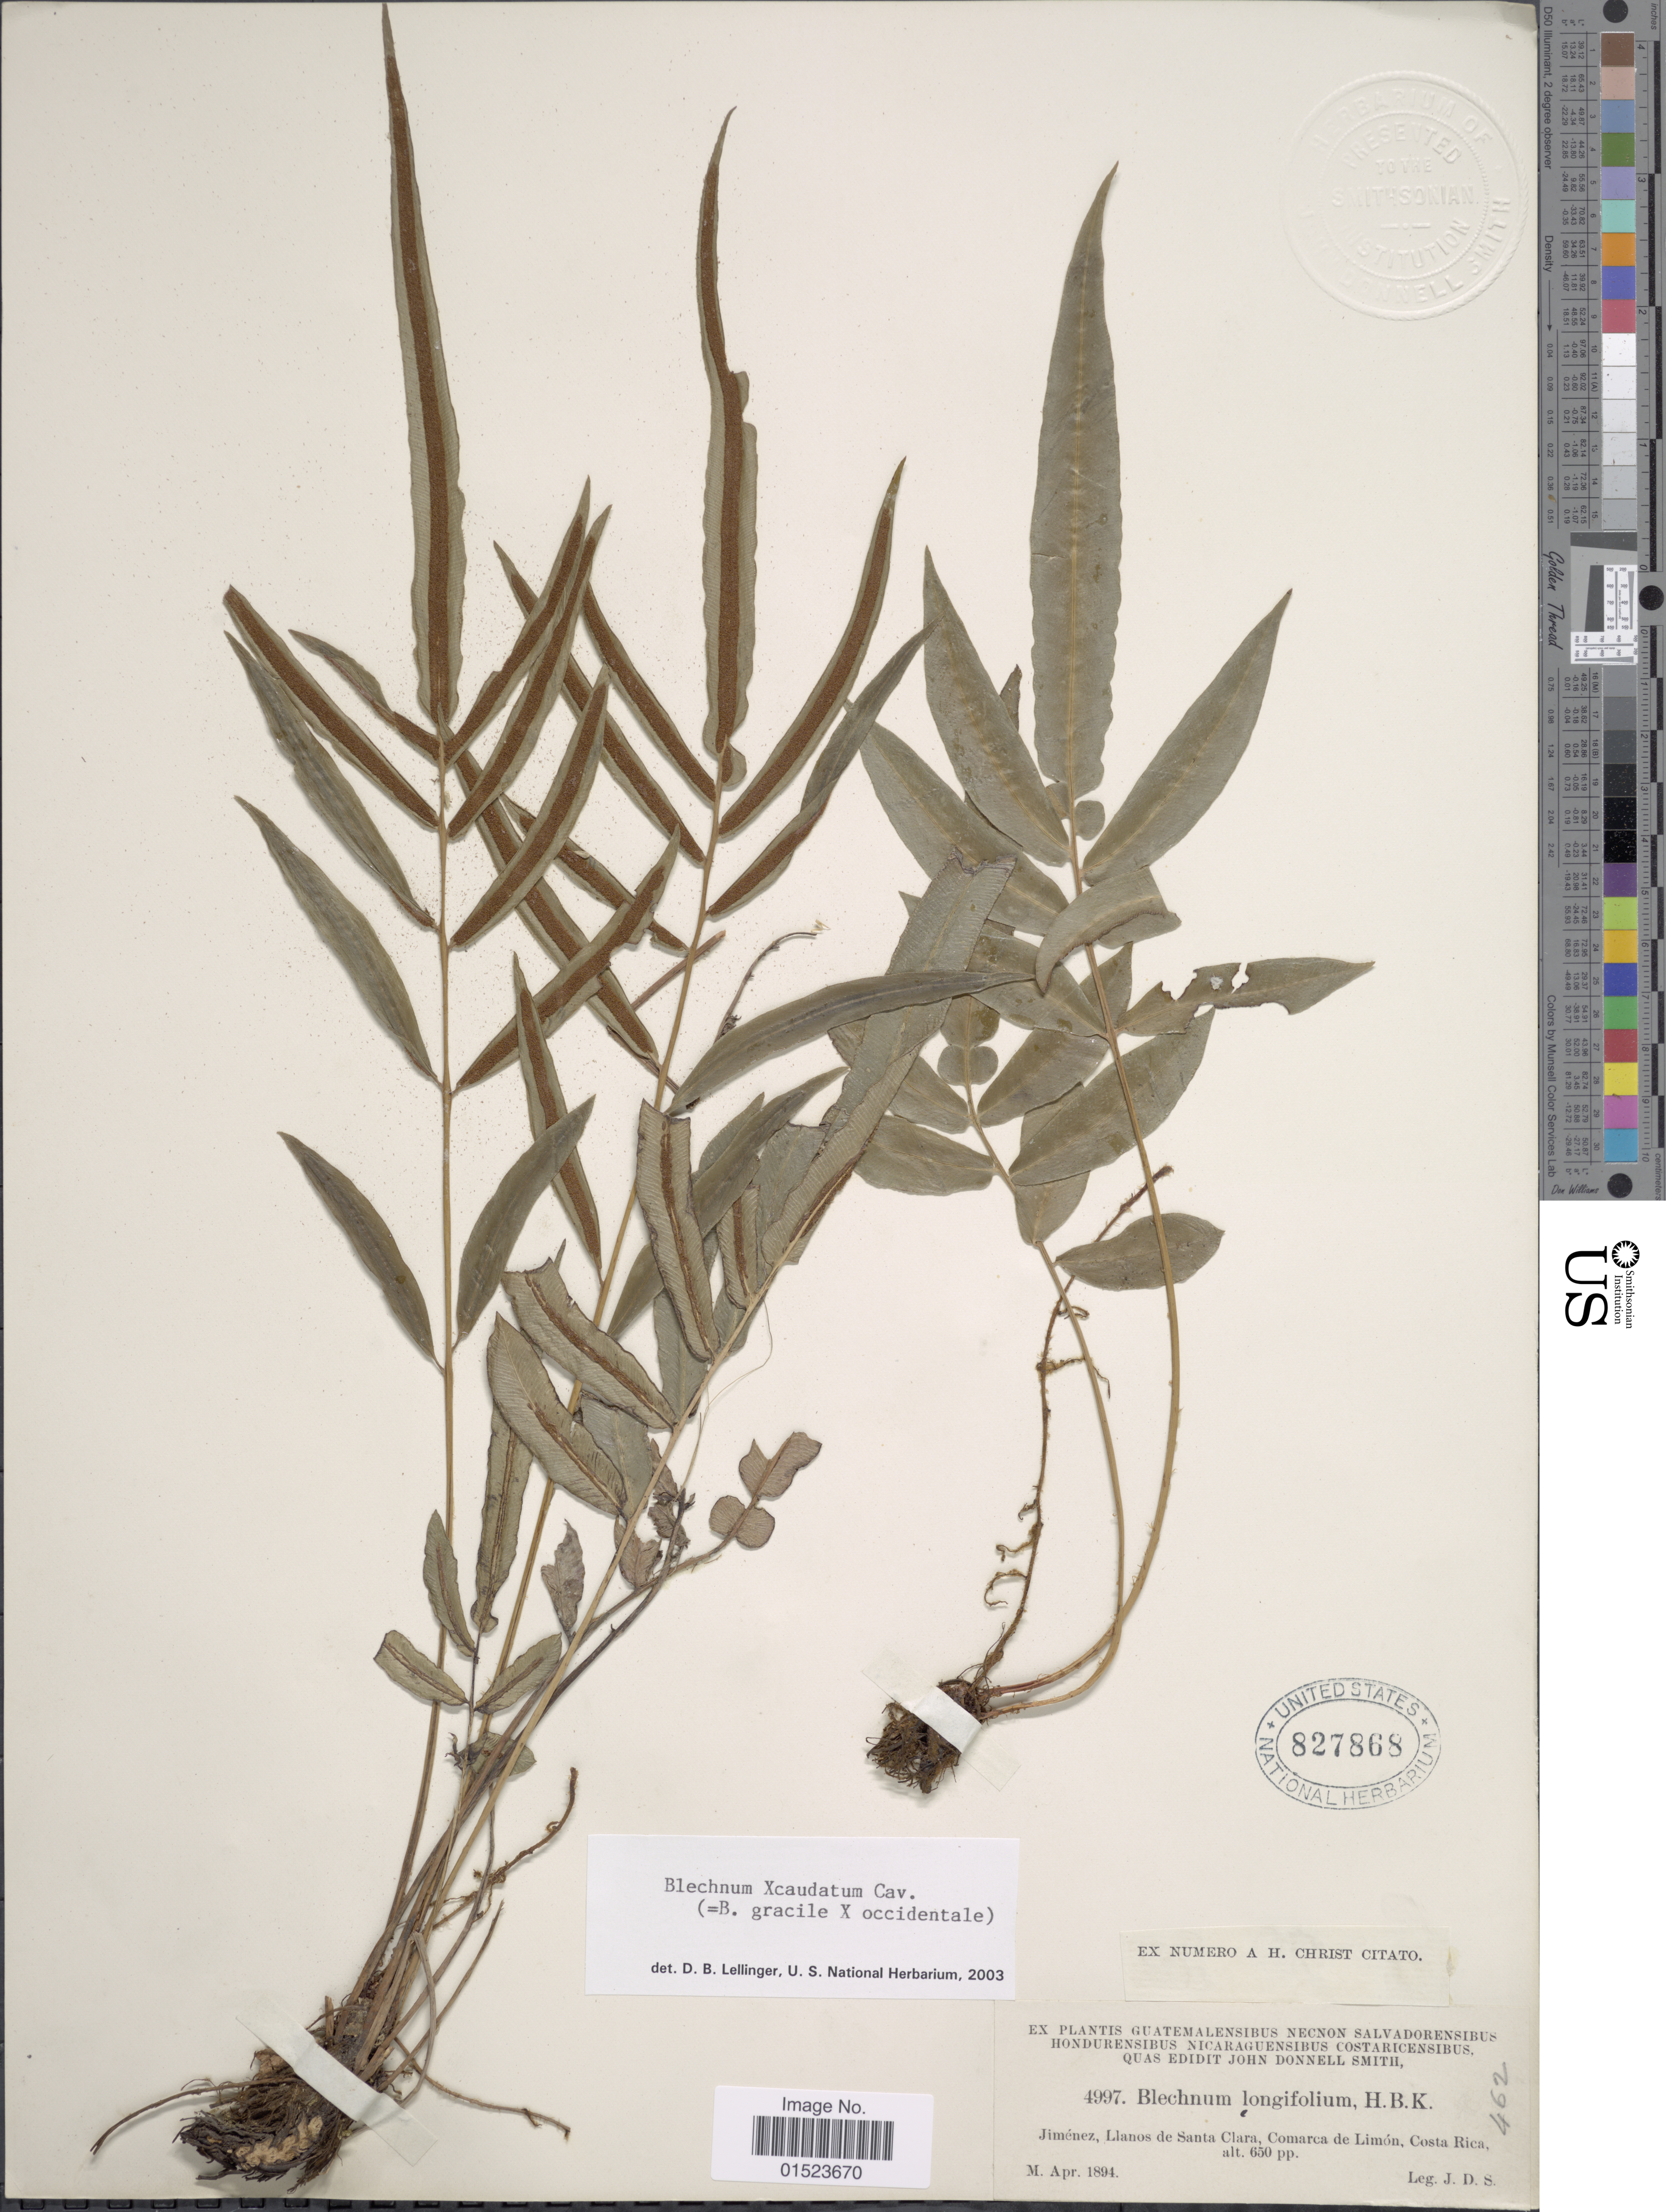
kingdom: Plantae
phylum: Tracheophyta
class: Polypodiopsida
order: Polypodiales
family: Blechnaceae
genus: Blechnum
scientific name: Blechnum caudatum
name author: Cav.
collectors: J. Donnell Smith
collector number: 4997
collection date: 1894-04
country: Costa Rica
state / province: Limón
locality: Jiménez, Llanos de Santa Clara, Comarca de Limón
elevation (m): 198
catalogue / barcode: US 827868